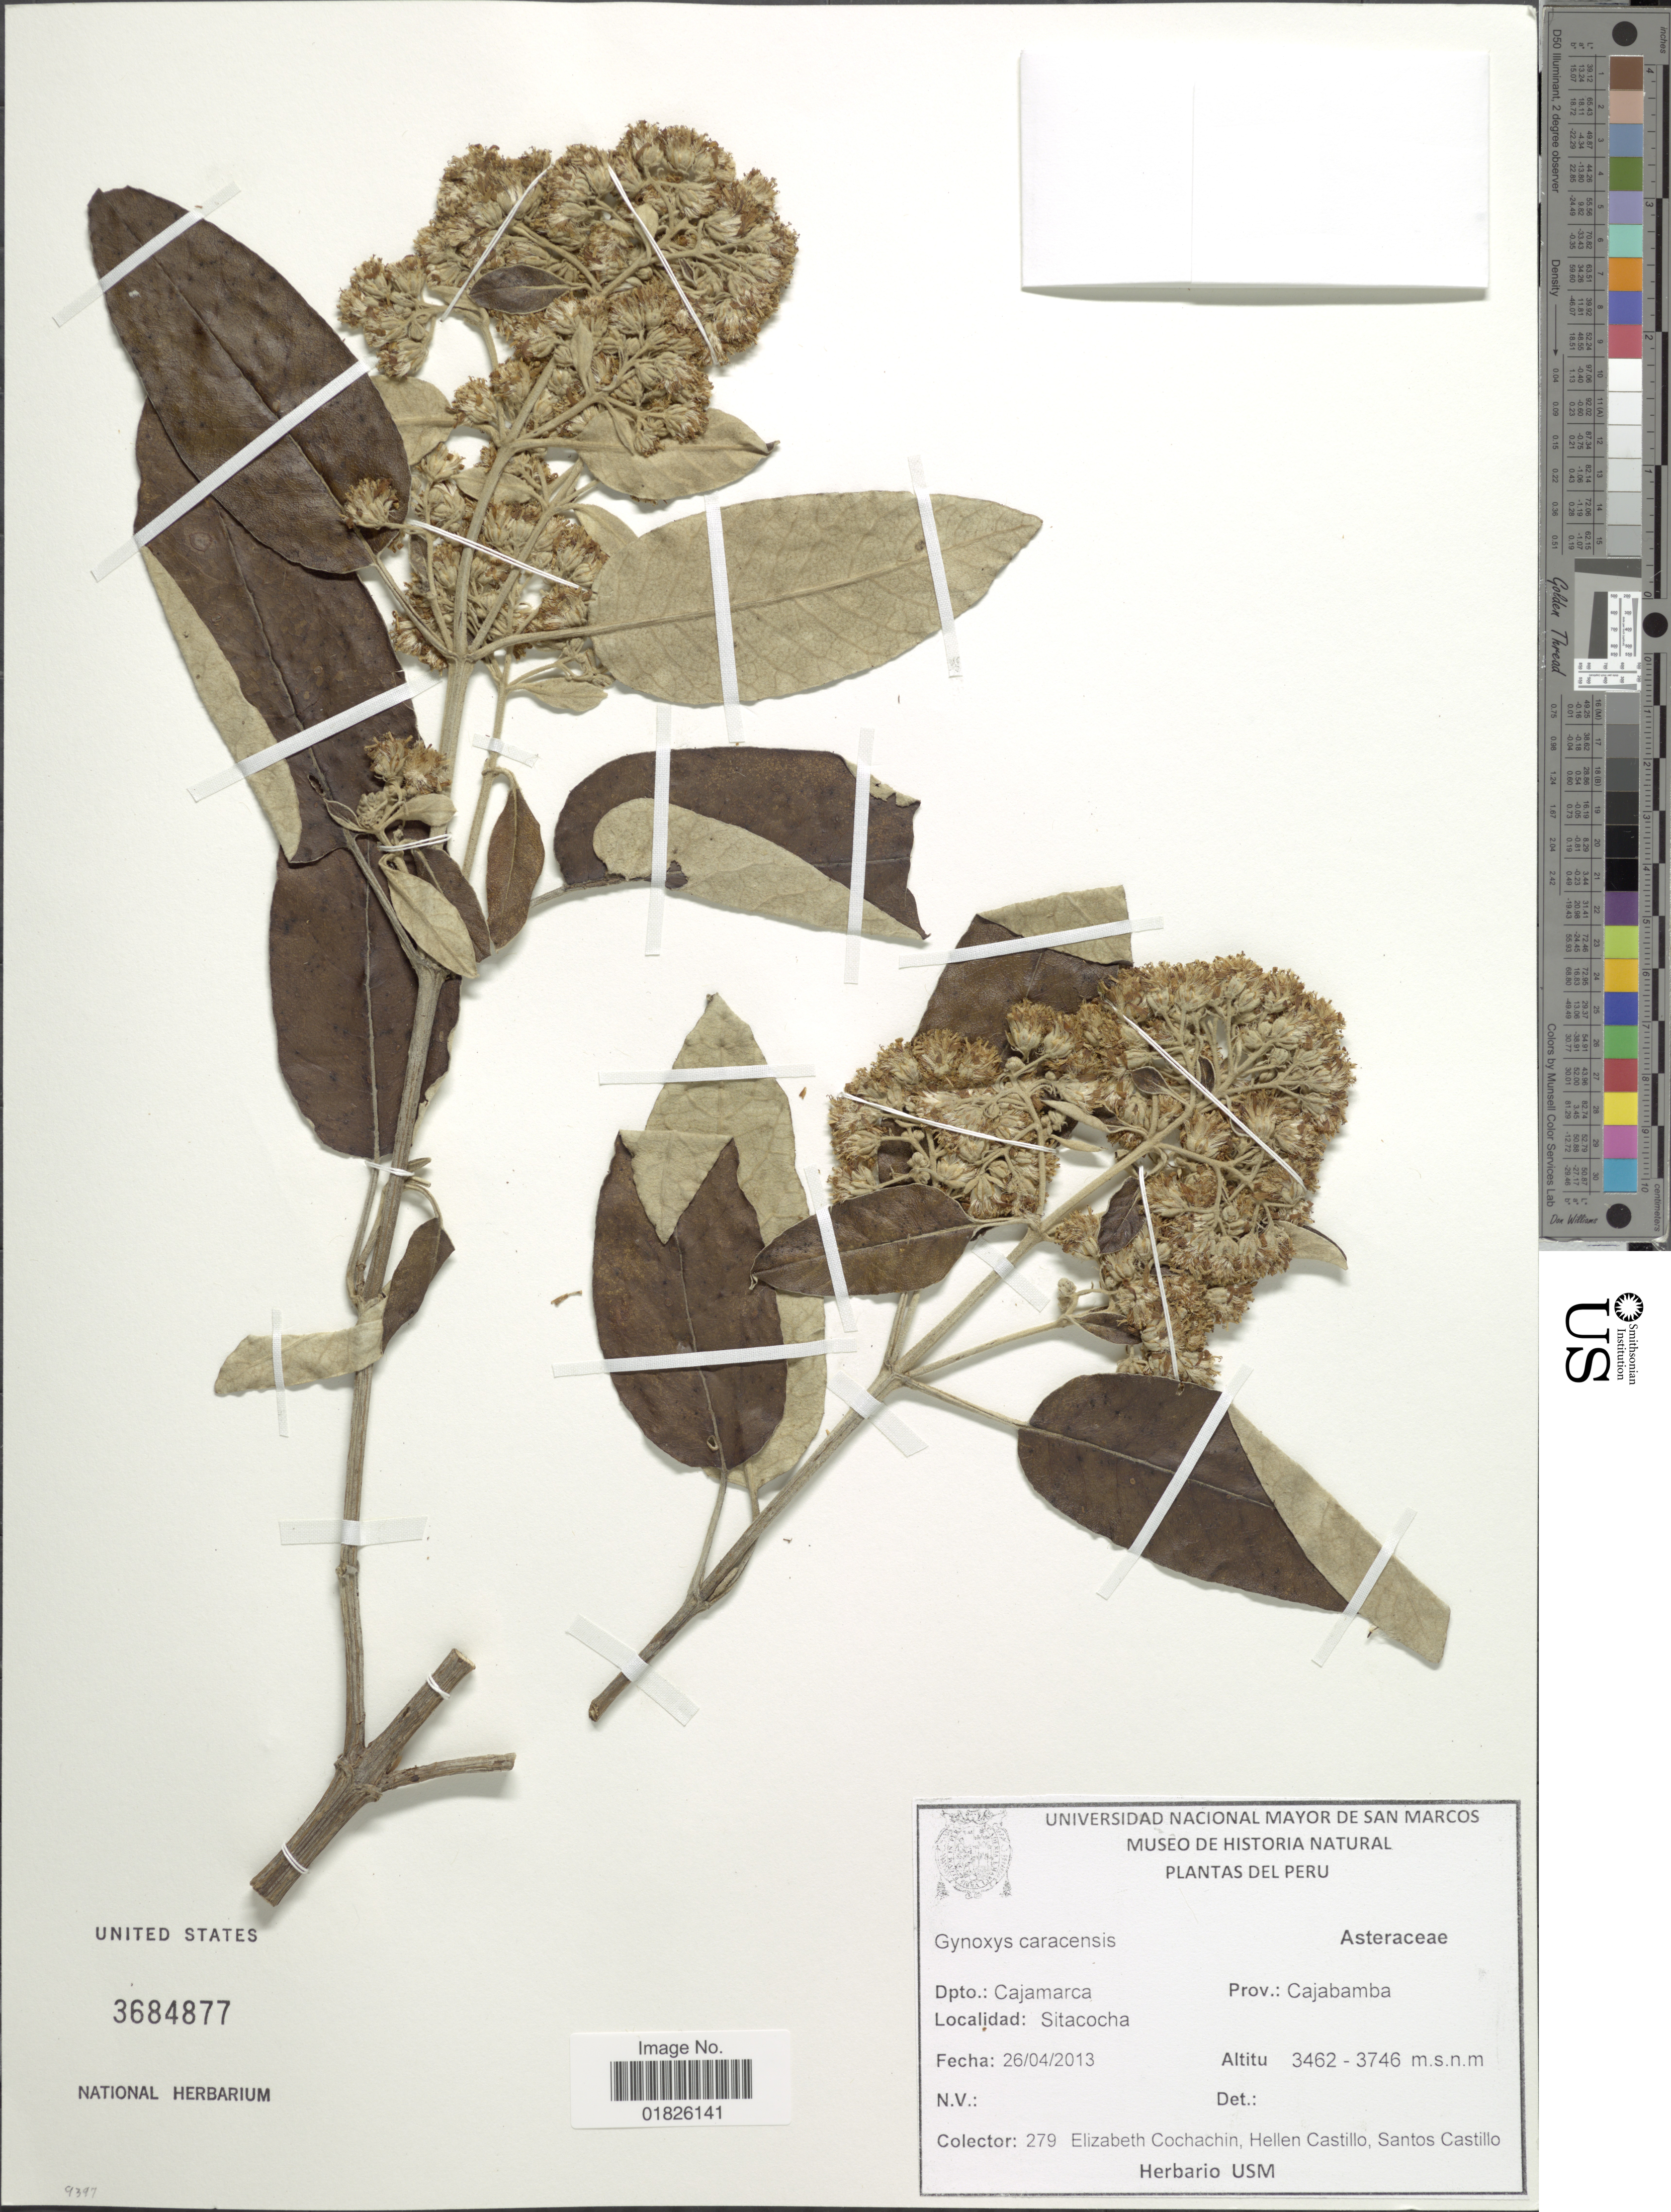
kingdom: Plantae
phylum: Tracheophyta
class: Magnoliopsida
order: Asterales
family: Asteraceae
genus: Gynoxys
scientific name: Gynoxys caracensis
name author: Muschl.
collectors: E. Cochachin Guerrero, H. Castillo & S. Castillo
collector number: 279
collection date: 2013-04-26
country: Peru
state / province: Cajamarca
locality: Prov. Cajabamba. Sitacocha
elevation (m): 3462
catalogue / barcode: US 3684877